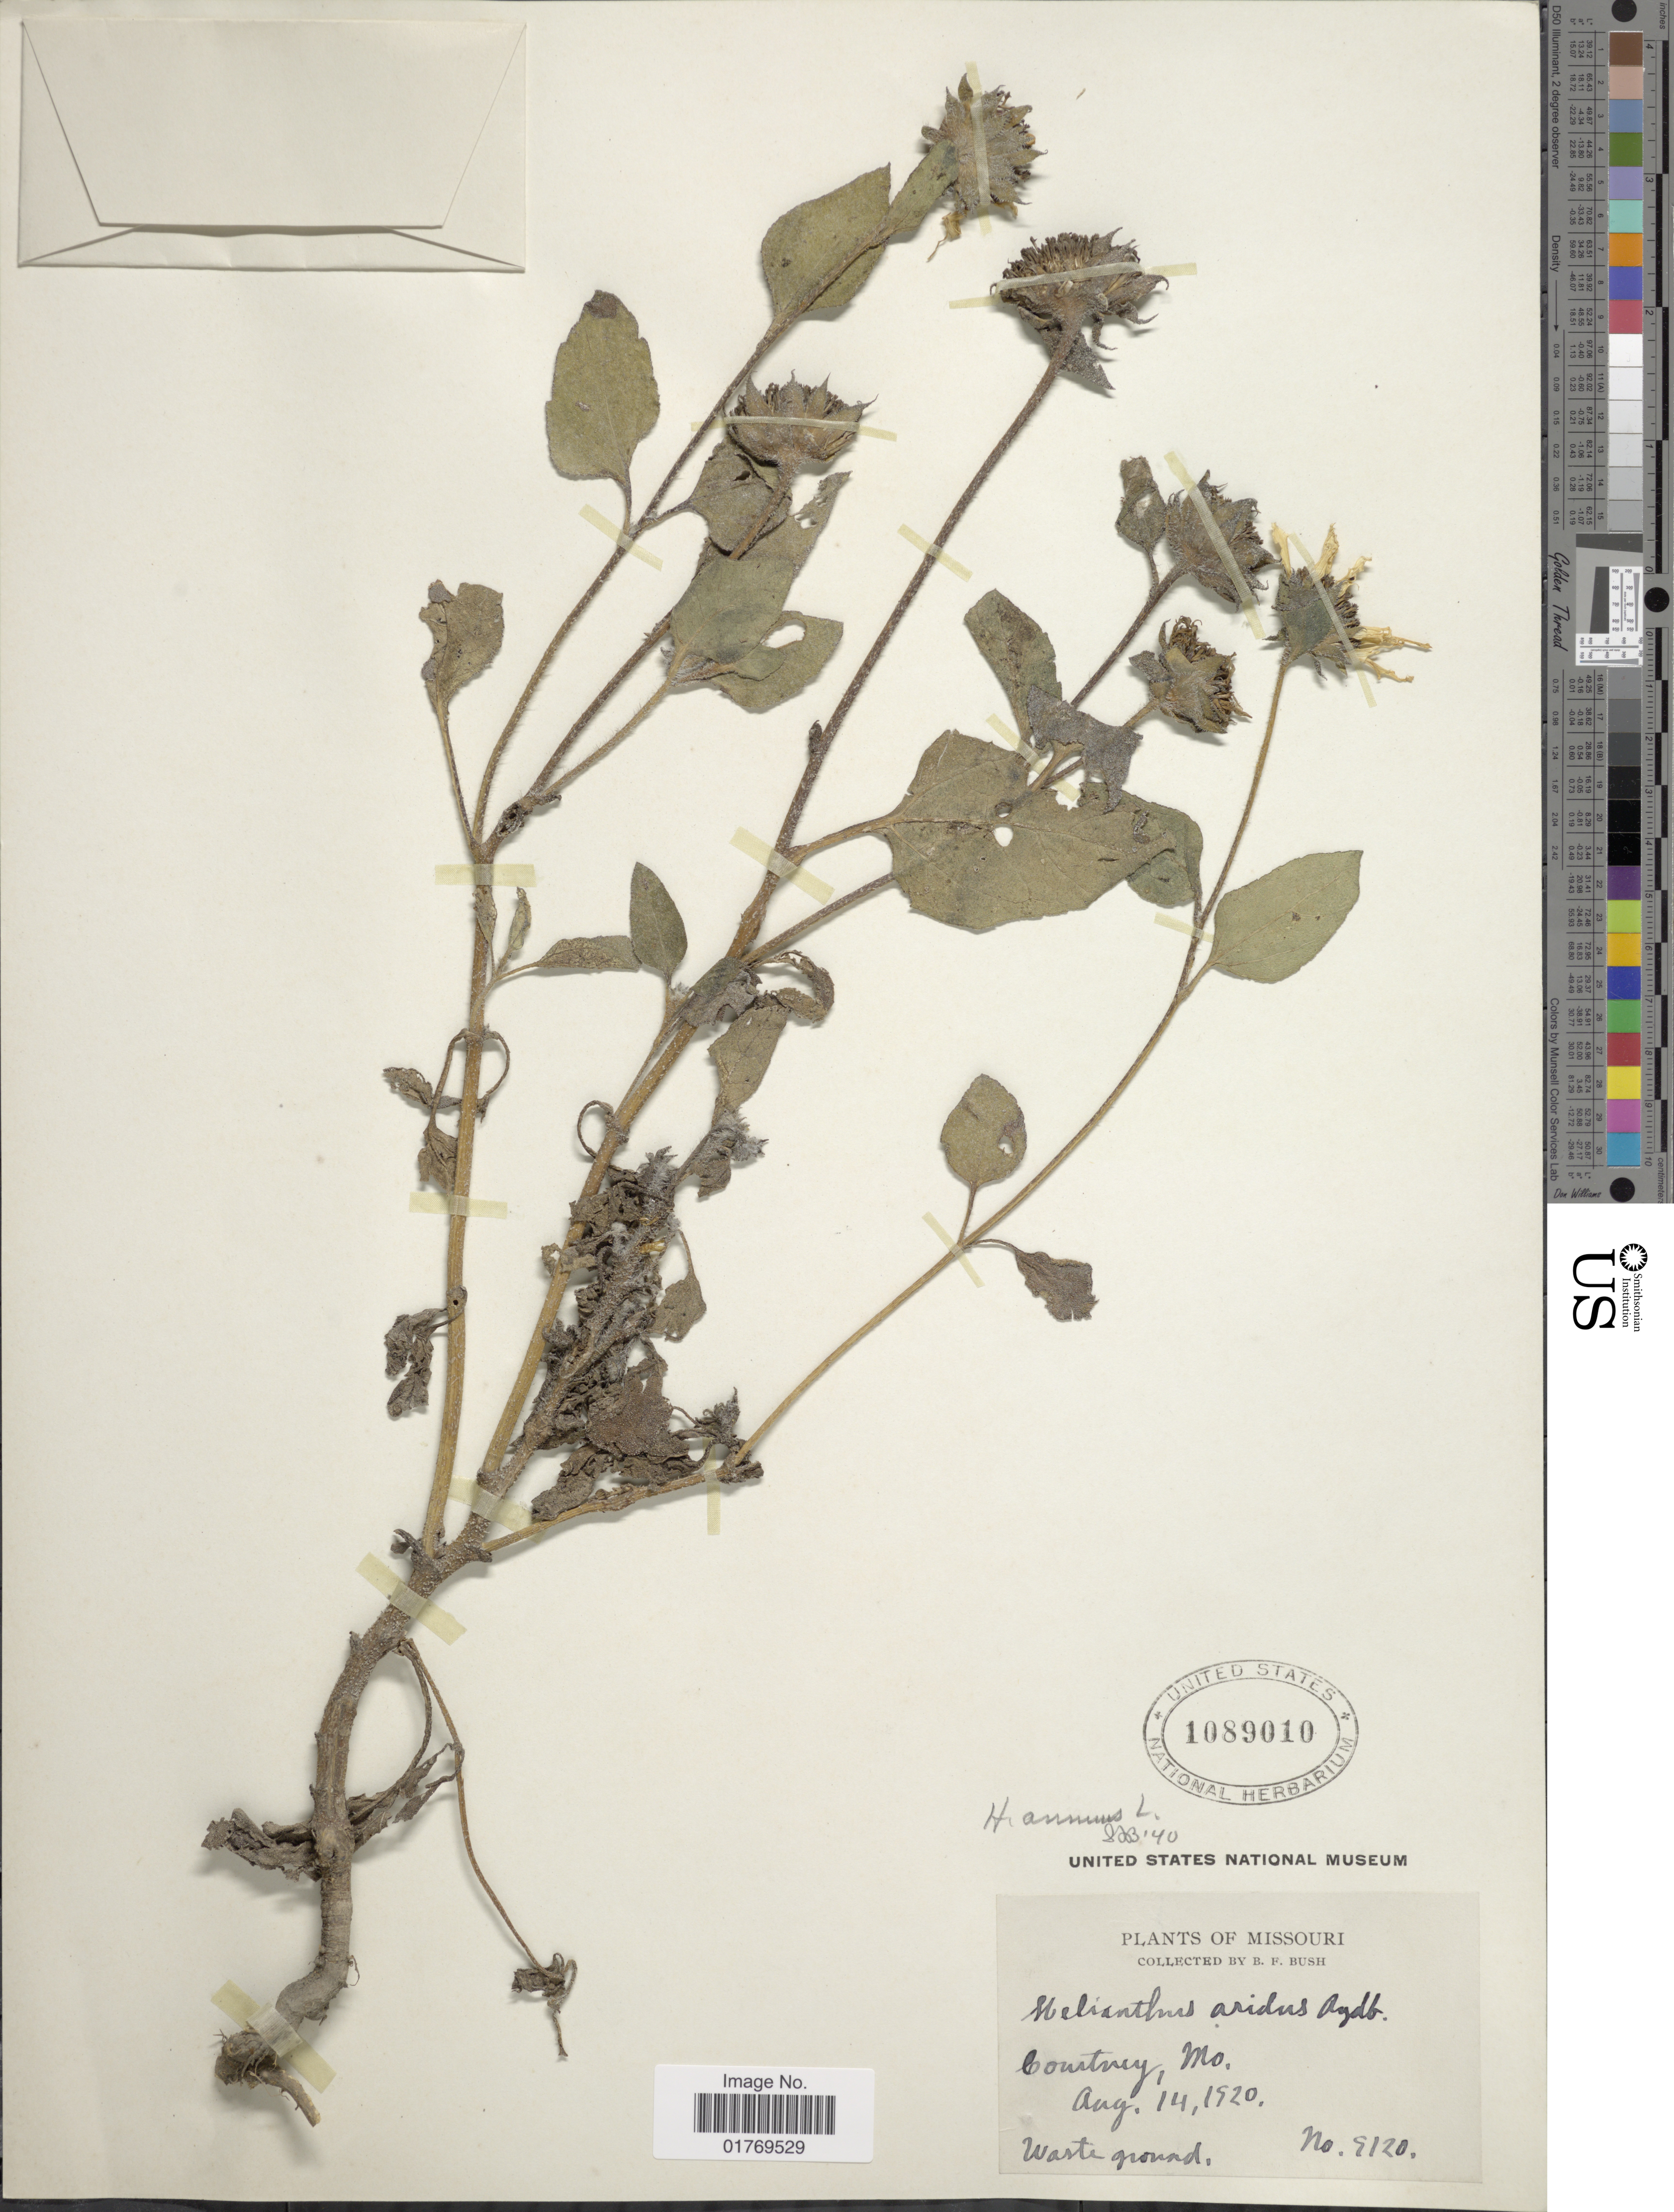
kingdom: Plantae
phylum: Tracheophyta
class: Magnoliopsida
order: Asterales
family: Asteraceae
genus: Helianthus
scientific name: Helianthus annuus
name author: L.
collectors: B. F. Bush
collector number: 9120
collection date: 1920-08-14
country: United States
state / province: Missouri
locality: Courtney, Mo.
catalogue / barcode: US 1089010